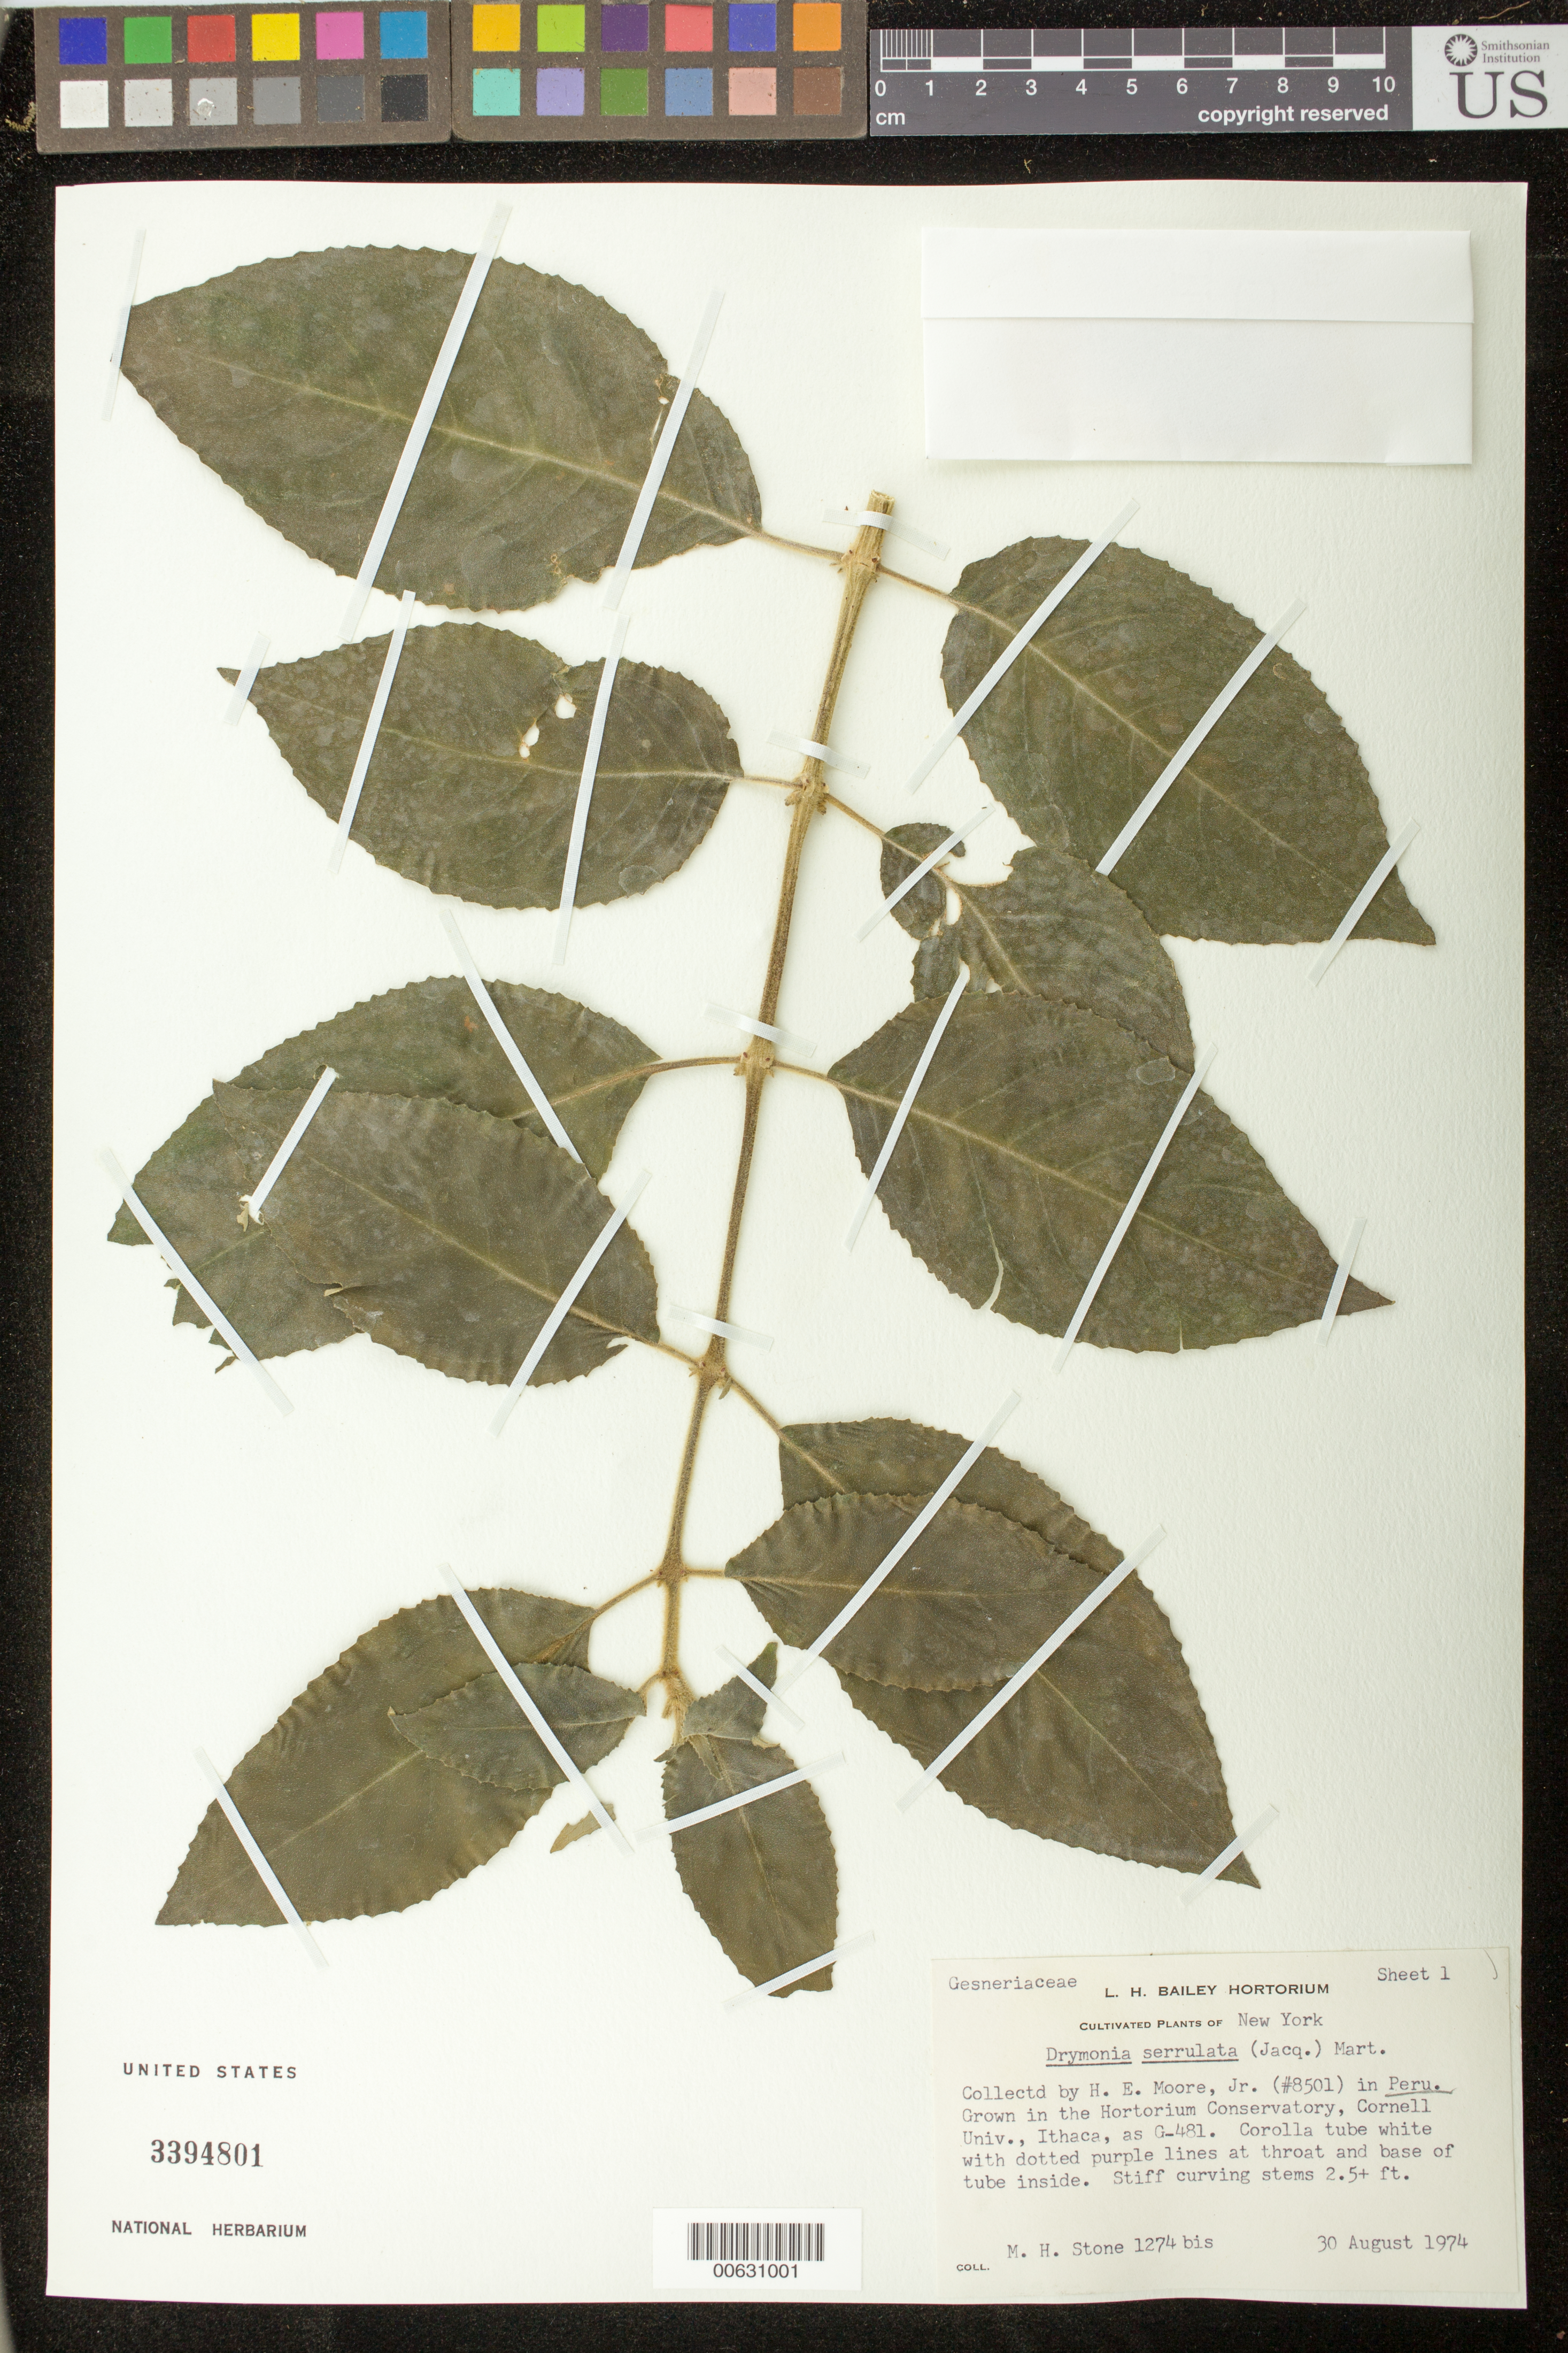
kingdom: Plantae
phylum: Tracheophyta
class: Magnoliopsida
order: Lamiales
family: Gesneriaceae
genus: Drymonia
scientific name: Drymonia serrulata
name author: (Jacq.) Mart.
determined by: Skog, Laurence E.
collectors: M. Stone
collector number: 1274 bis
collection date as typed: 30 Aug 1974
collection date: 1974-08-30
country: Peru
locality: Grown in the Hortorium Conservatory, Cornell Univ., Ithaca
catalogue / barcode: US 3394801